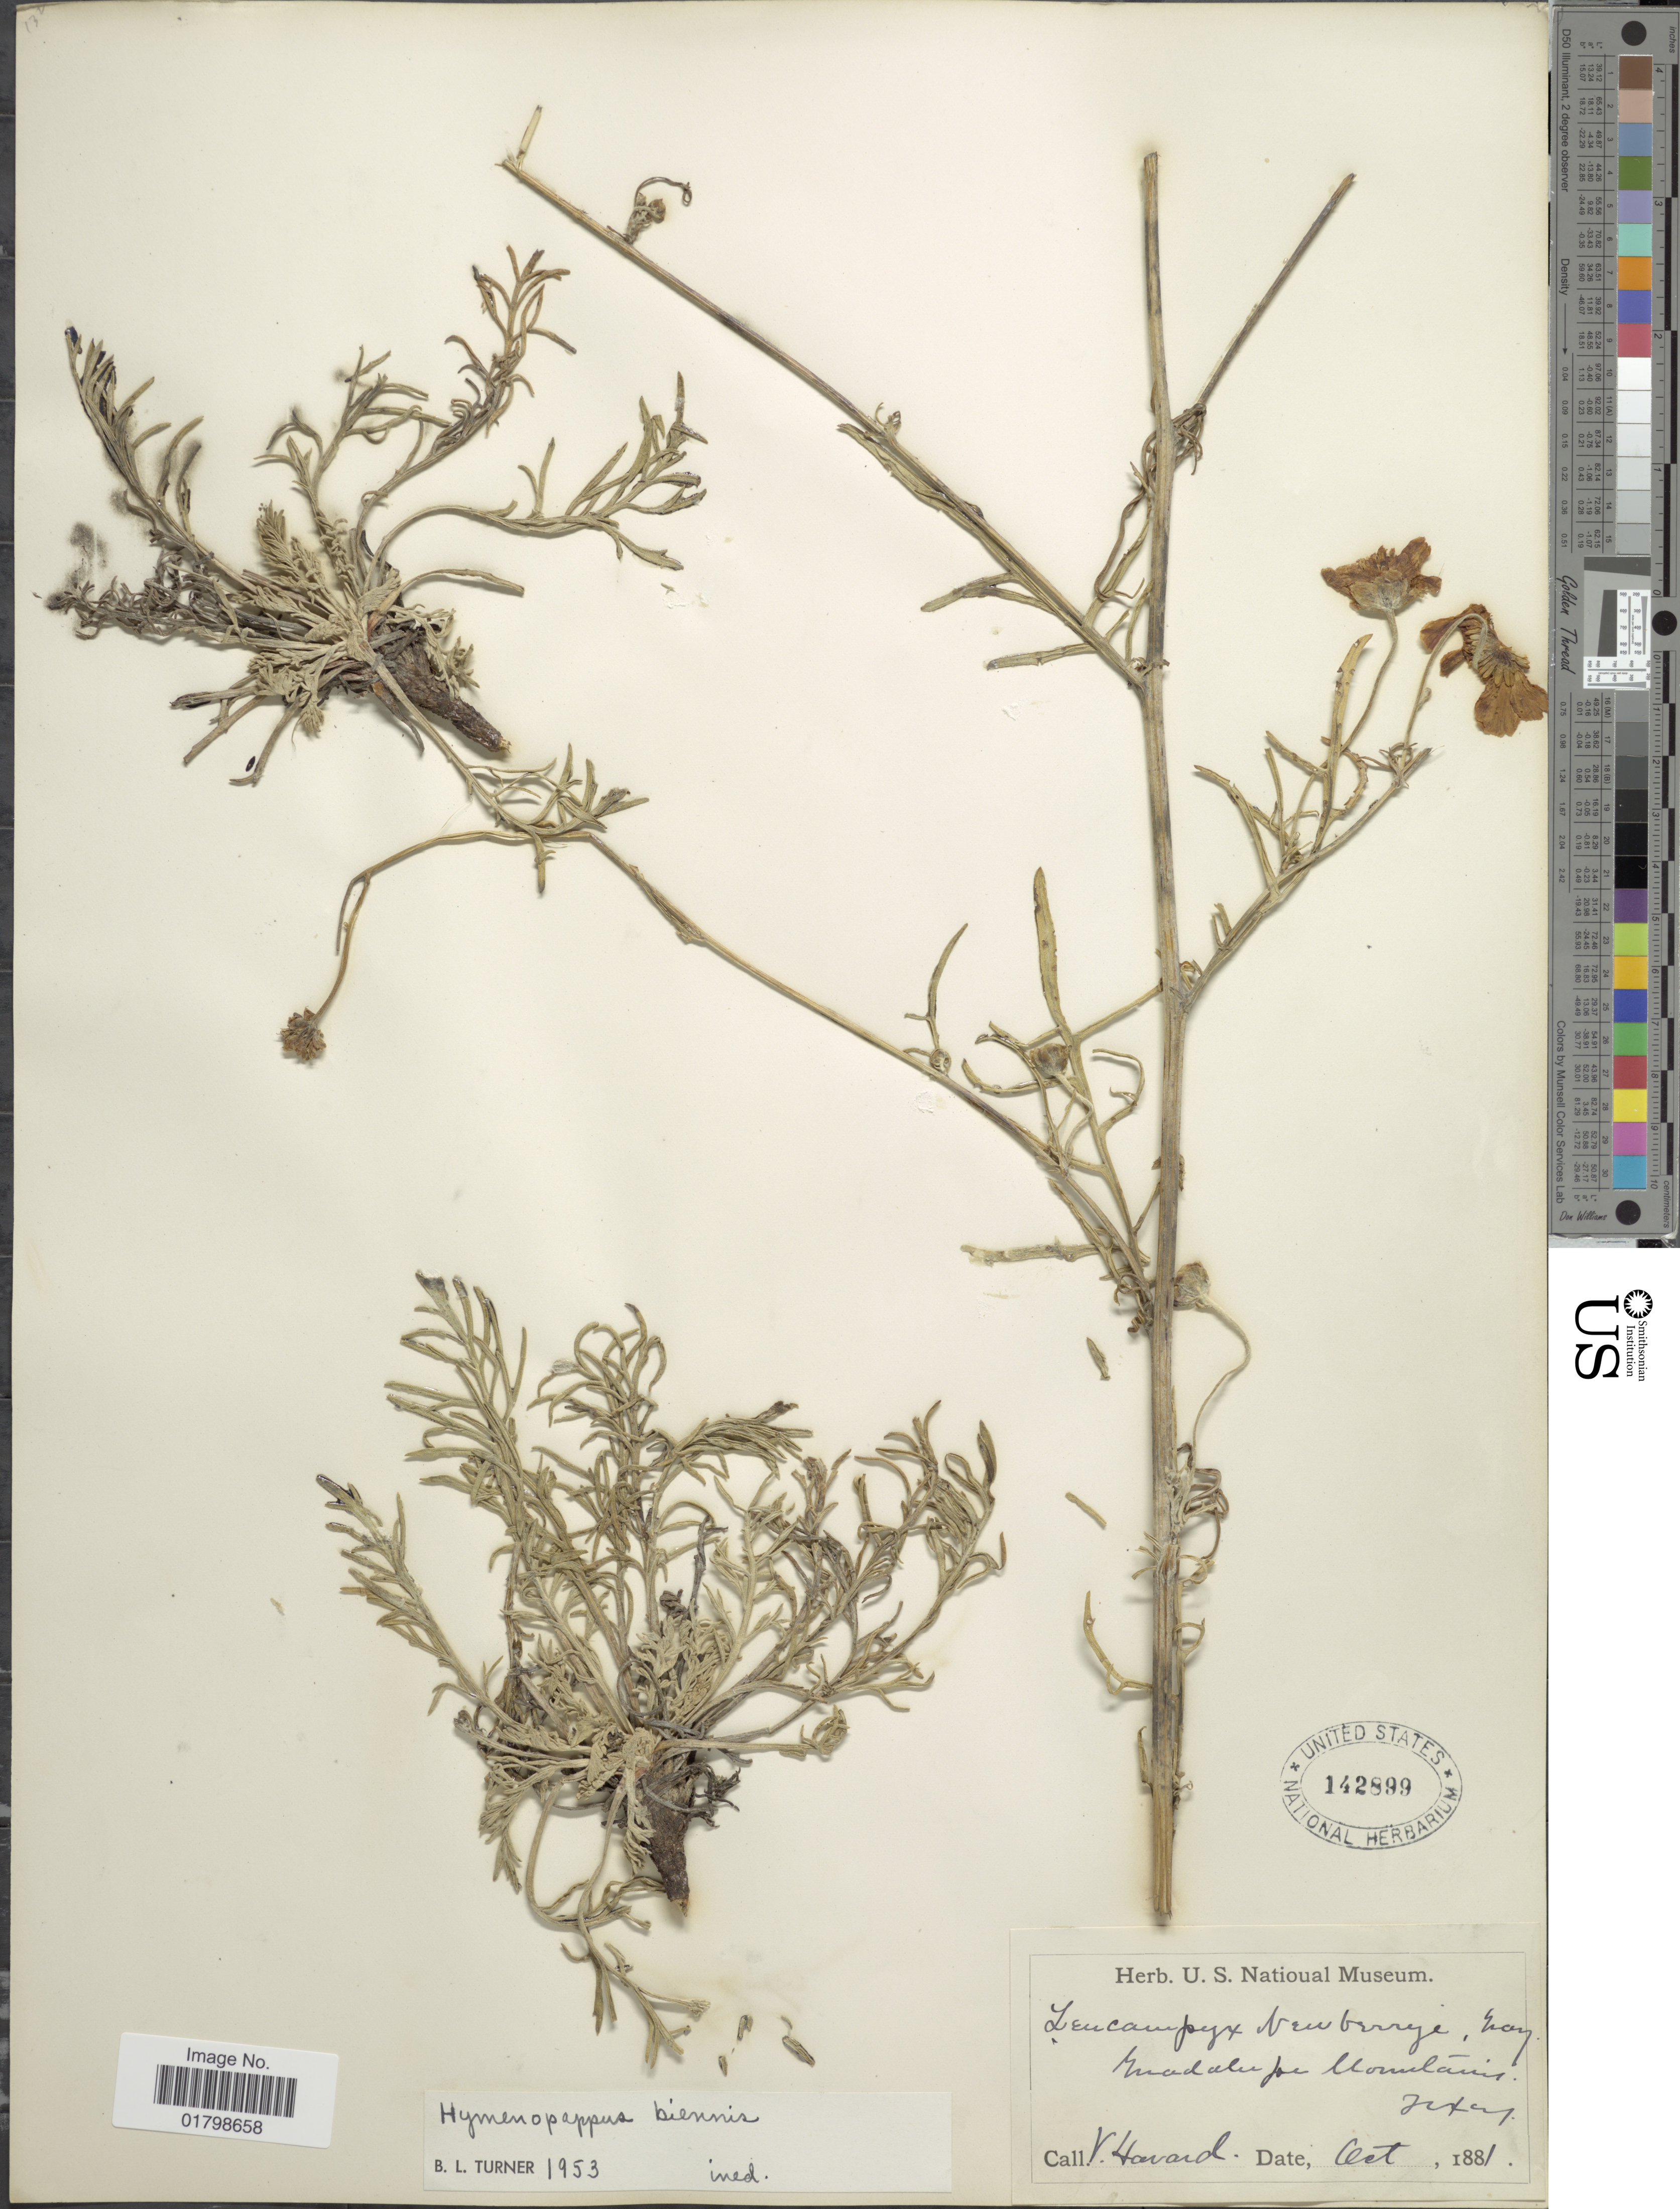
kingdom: Plantae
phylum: Tracheophyta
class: Magnoliopsida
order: Asterales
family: Asteraceae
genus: Hymenopappus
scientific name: Hymenopappus biennis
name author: (Rydb.) I.M. Johnst.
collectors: V. Havard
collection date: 1881-10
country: United States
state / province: Texas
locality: Guadalupe Mountains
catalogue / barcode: US 142899